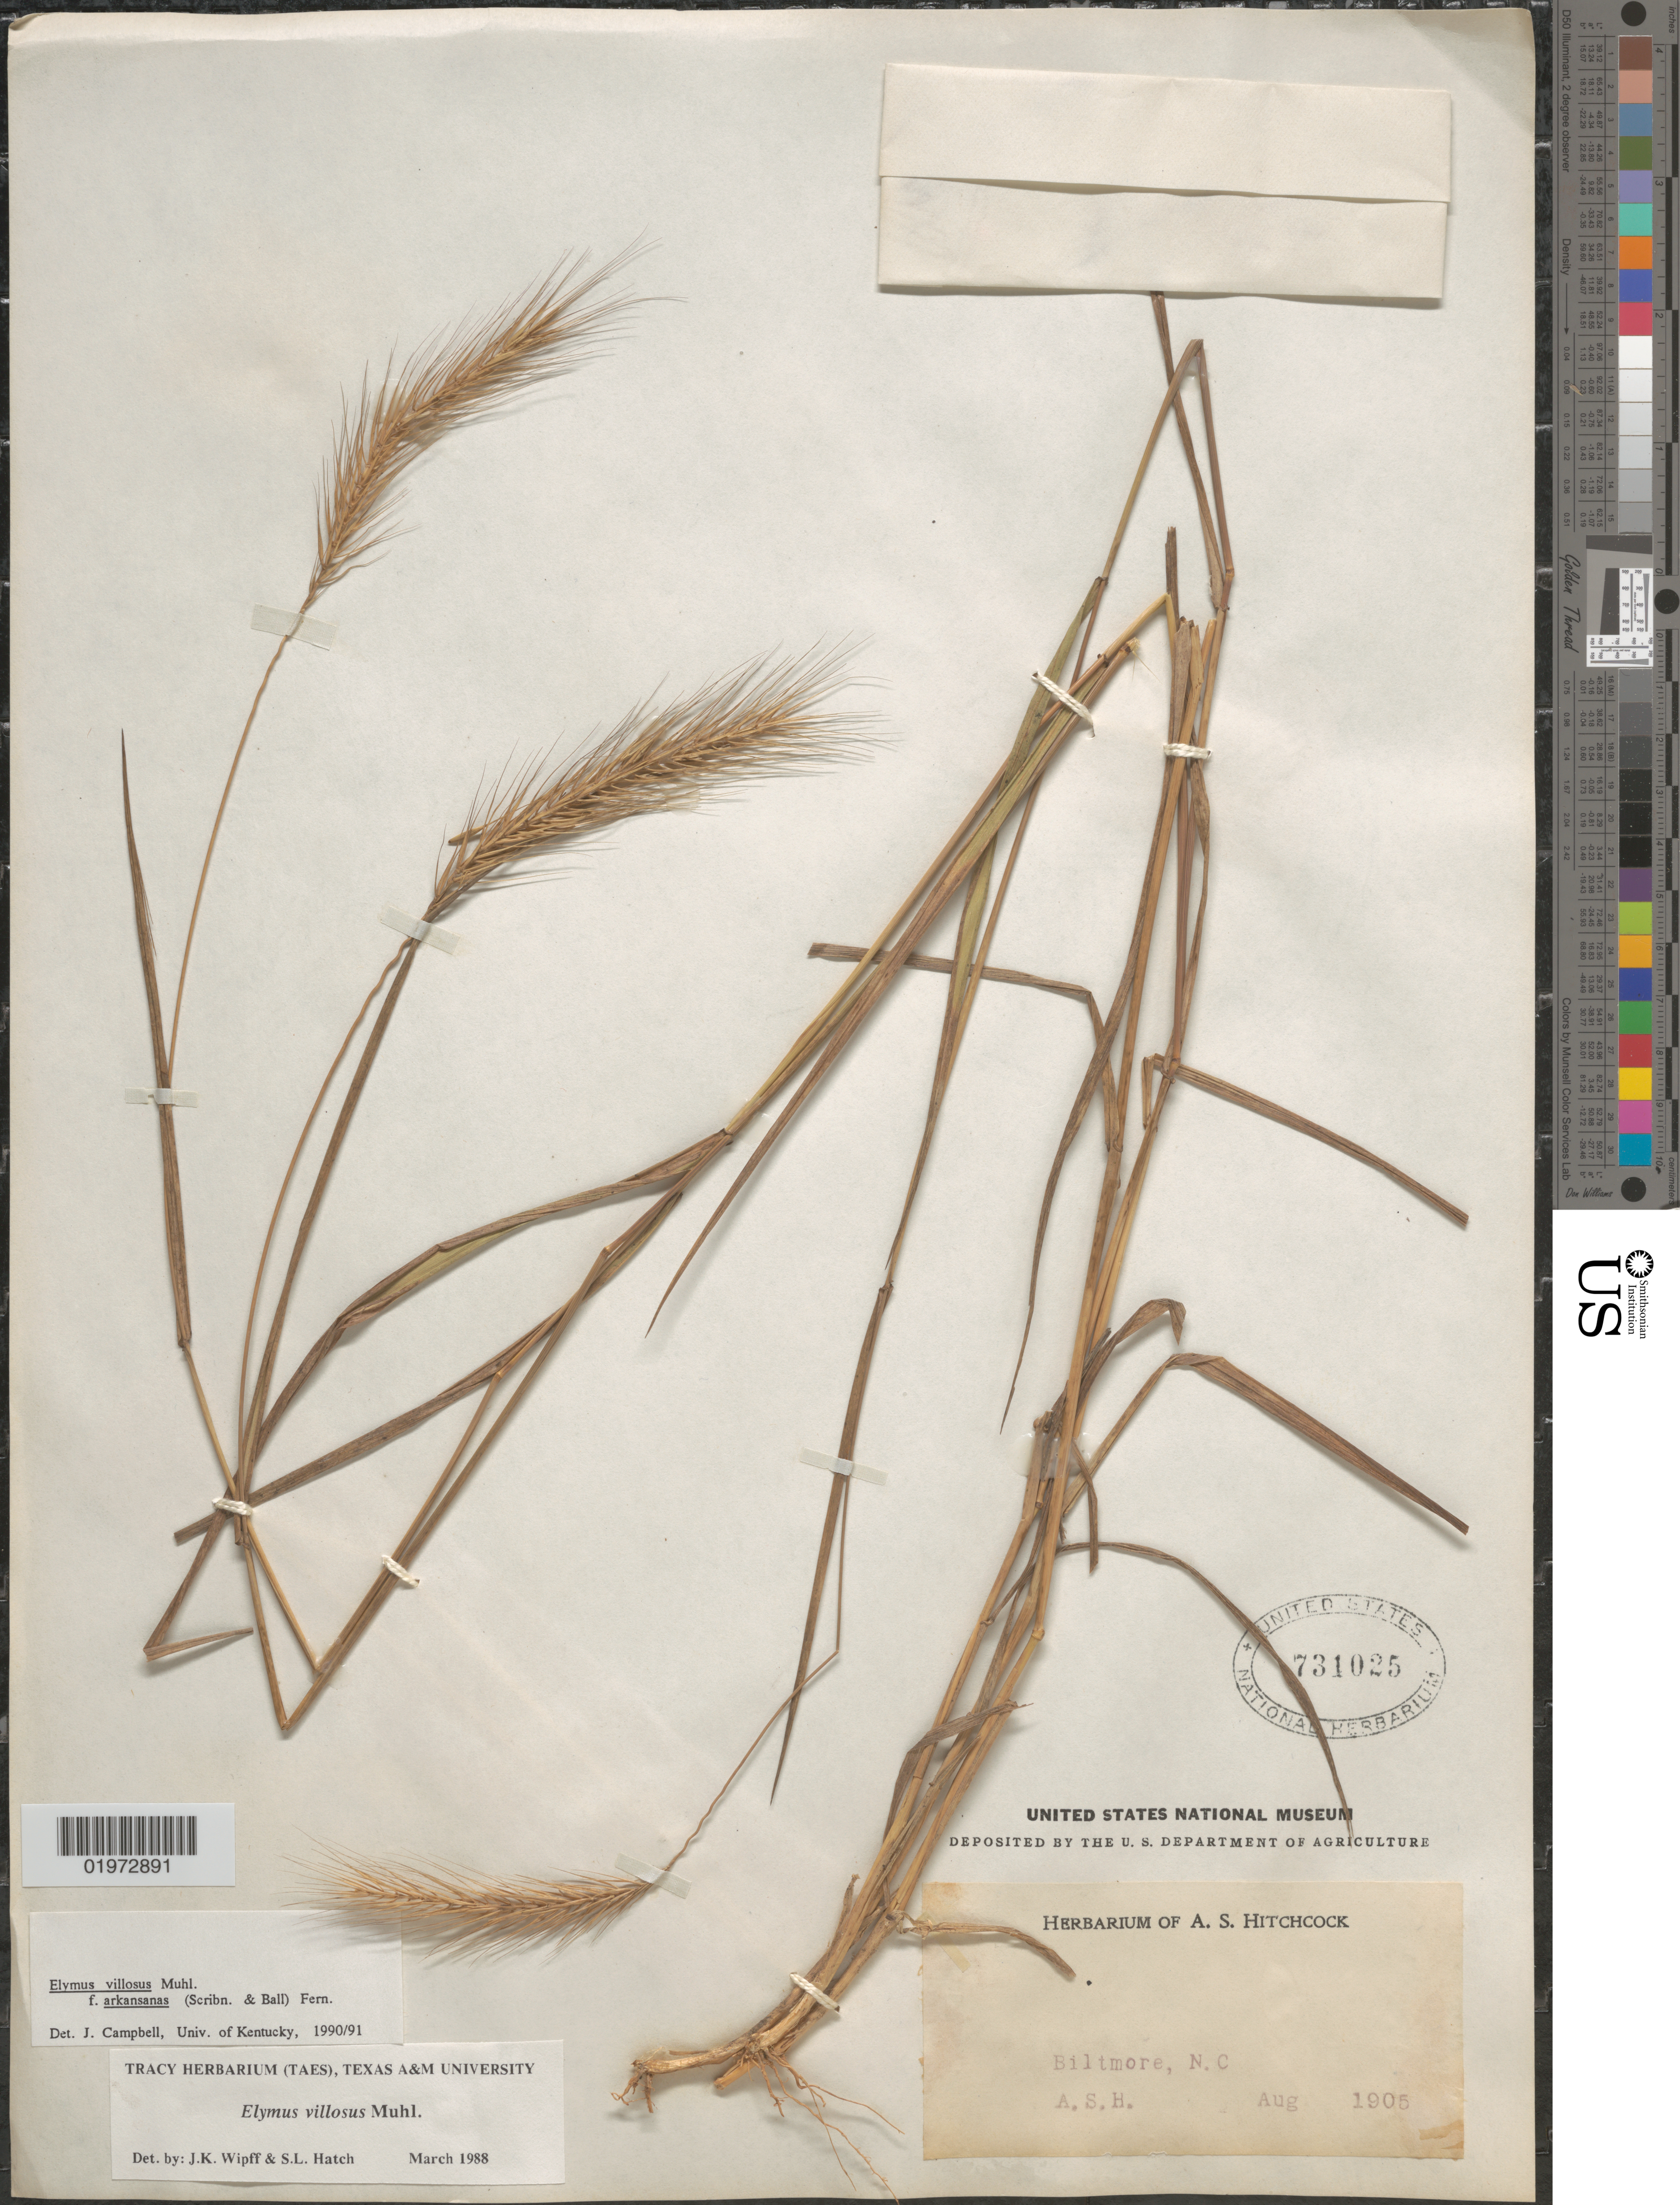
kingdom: Plantae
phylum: Tracheophyta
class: Liliopsida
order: Poales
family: Poaceae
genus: Elymus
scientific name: Elymus villosus var. arkansanus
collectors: A. S. Hitchcock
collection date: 1905-08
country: United States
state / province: North Carolina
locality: Biltmore.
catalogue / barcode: US 731025